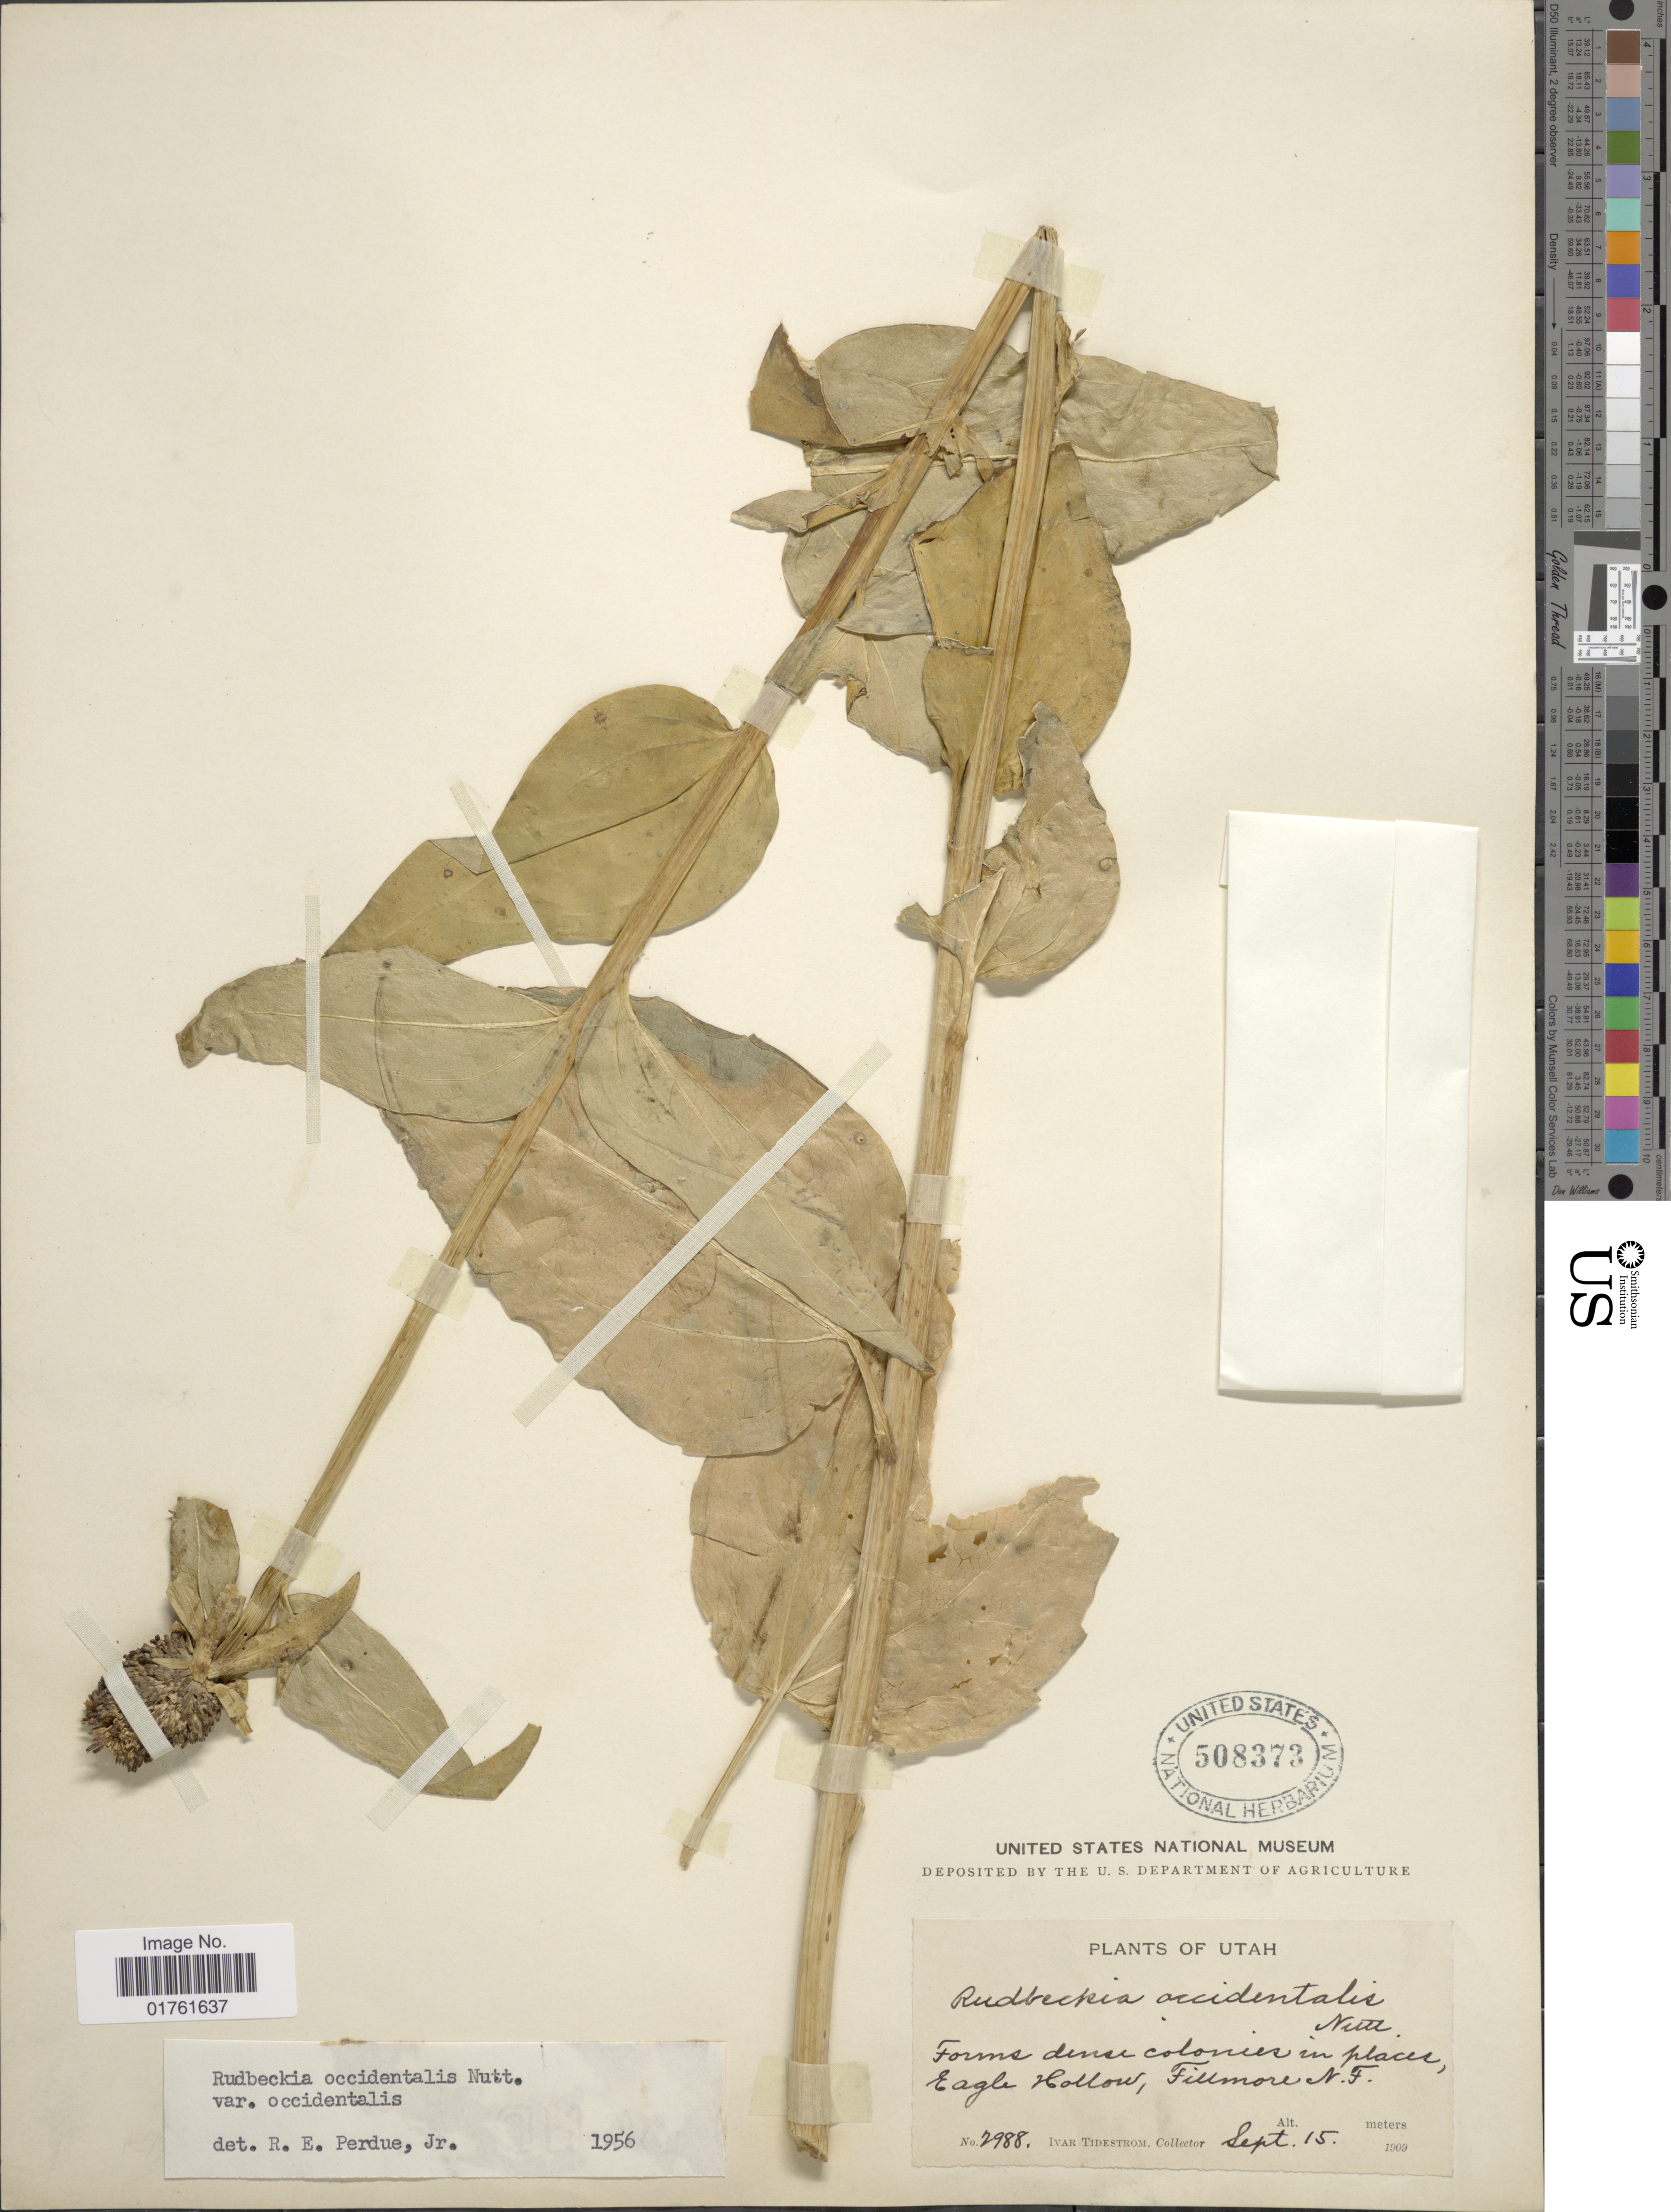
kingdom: Plantae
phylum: Tracheophyta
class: Magnoliopsida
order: Asterales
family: Asteraceae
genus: Rudbeckia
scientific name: Rudbeckia occidentalis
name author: Nutt.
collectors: I. F. Tidestrom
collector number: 2988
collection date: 1909-09-15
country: United States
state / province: Utah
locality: Forms dense colonies in place, Eagle Hollow, Fillmore N.F.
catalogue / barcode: US 508373